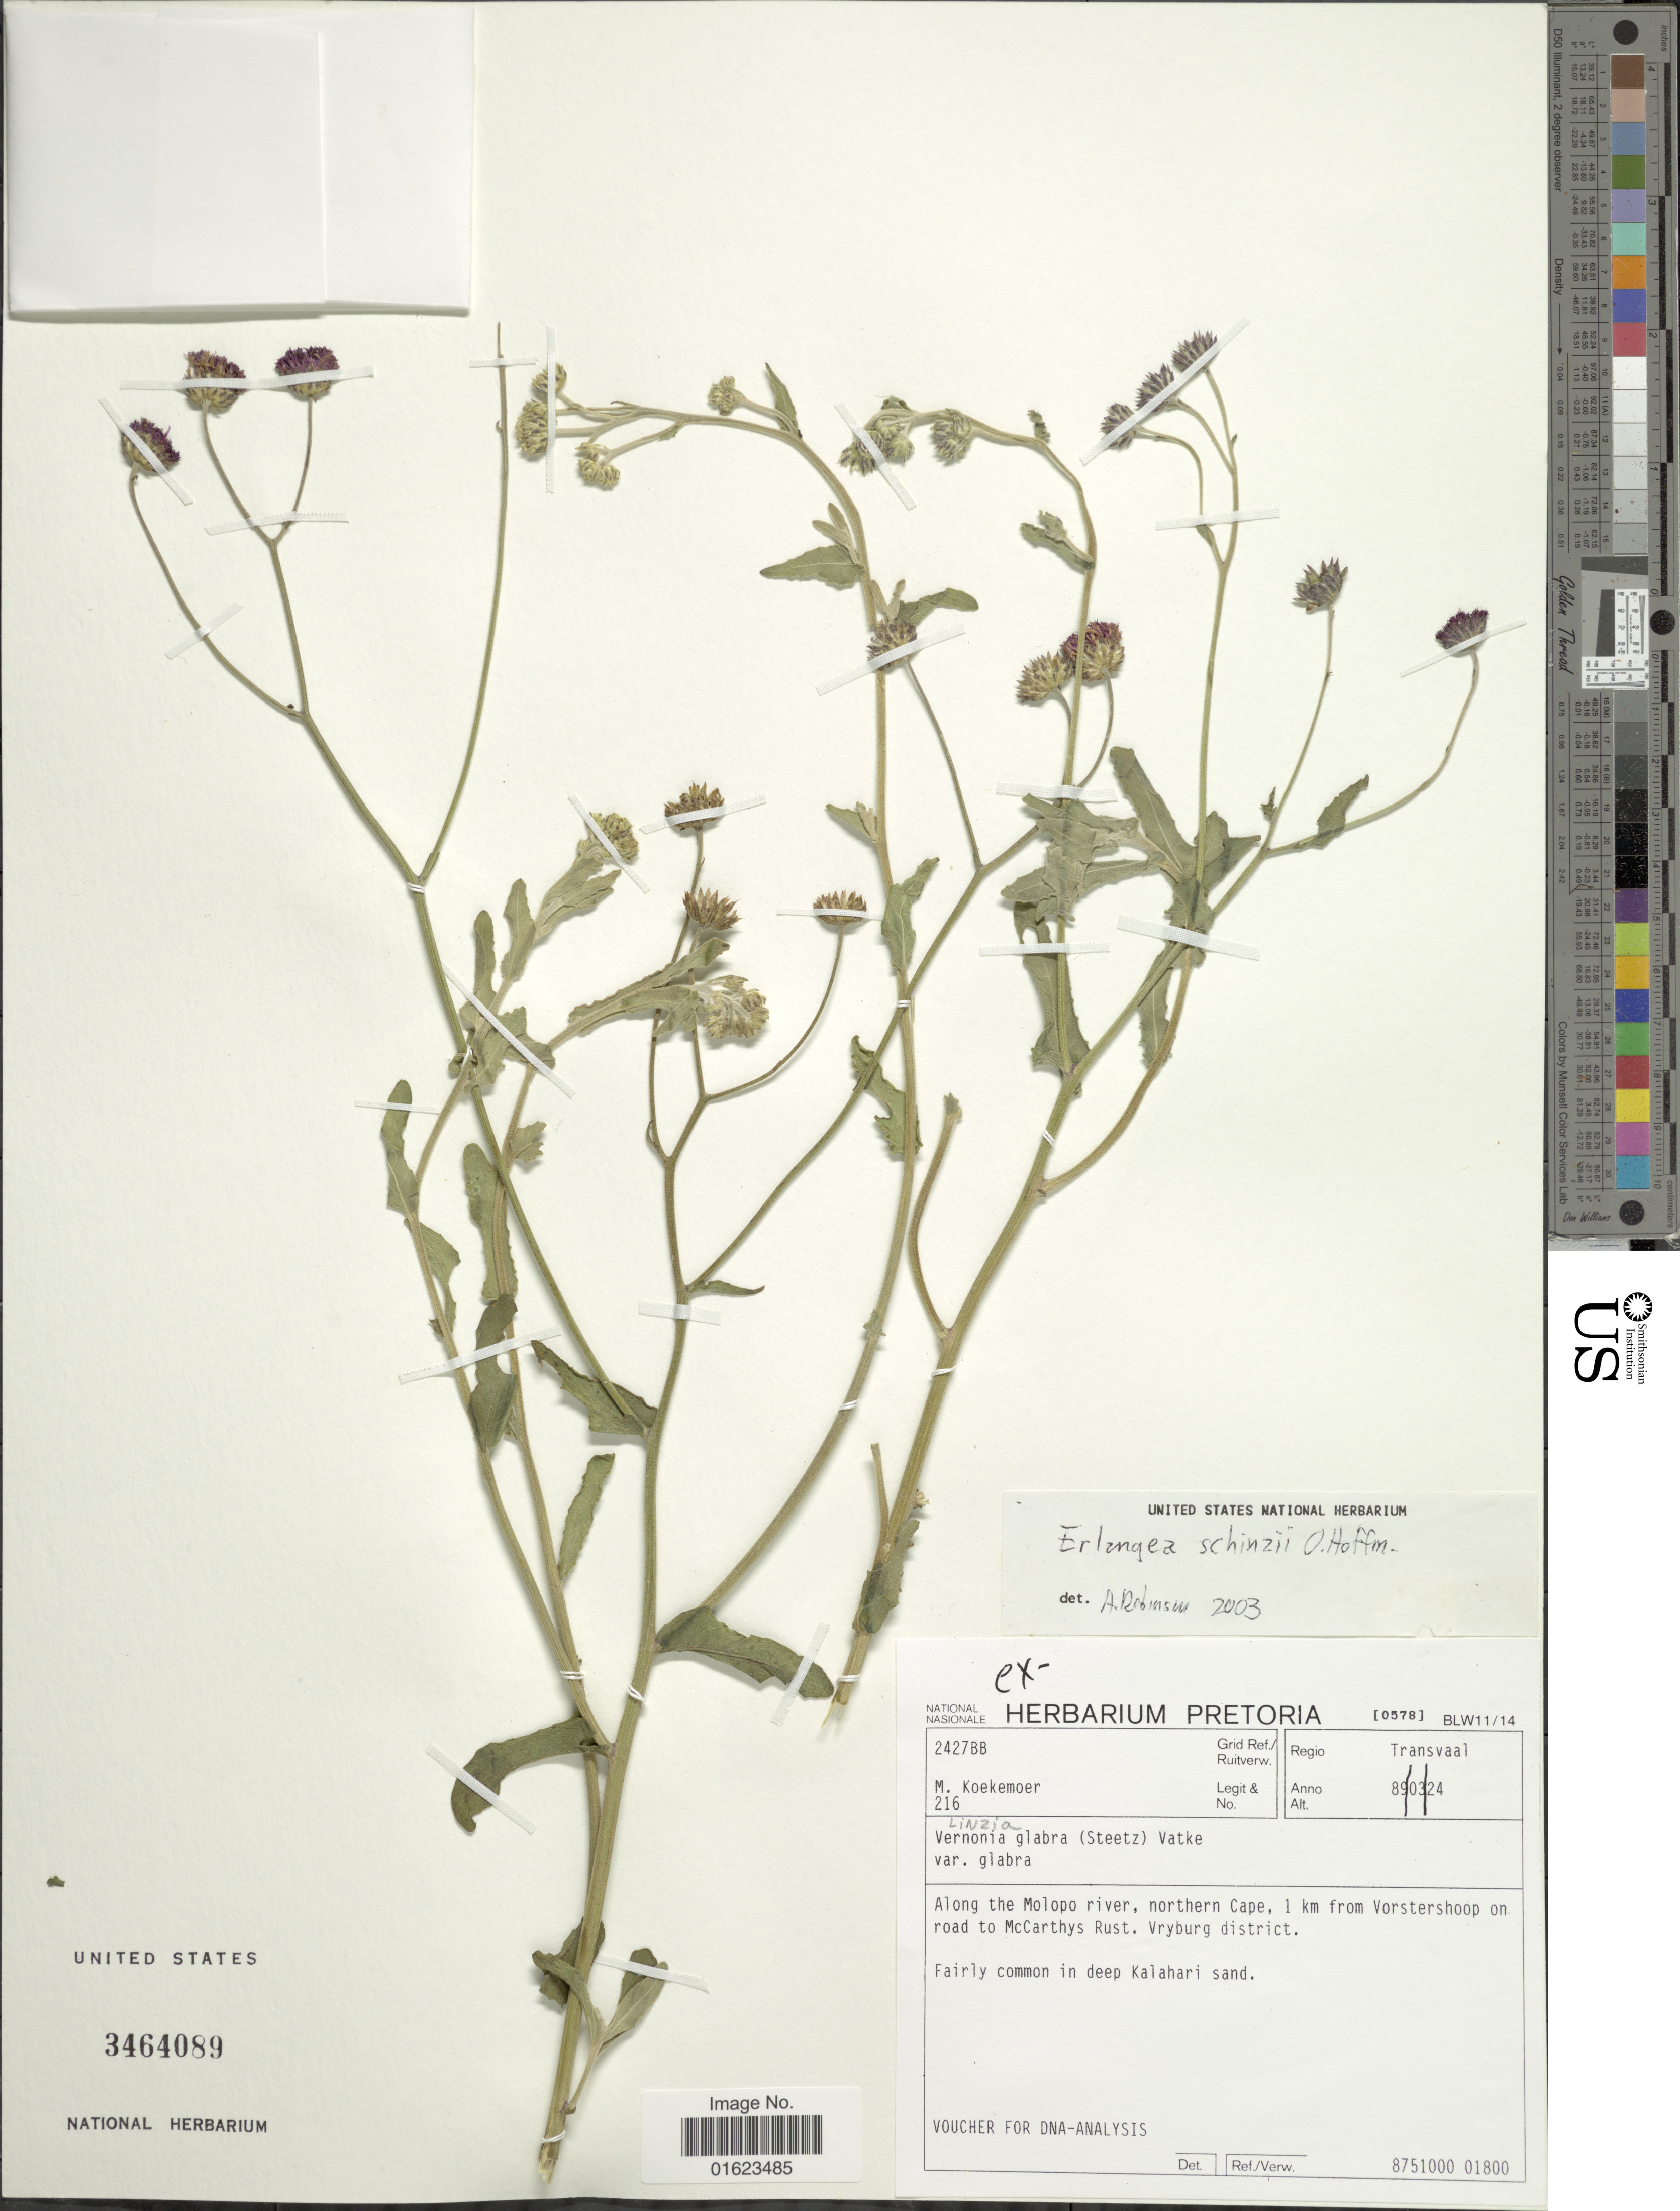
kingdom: Plantae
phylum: Tracheophyta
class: Magnoliopsida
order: Asterales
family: Asteraceae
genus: Erlangea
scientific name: Erlangea schinzii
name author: O. Hoffm.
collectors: M. Koekemoer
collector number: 216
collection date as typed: Transcribed d/m/y: 24/3/89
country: South Africa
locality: Regio Transvaal, Along the Molopo river, northern Cape, 1 km from Vorstershoop on road to McCarthys Rust. Vryburg district.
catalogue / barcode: US 3464089